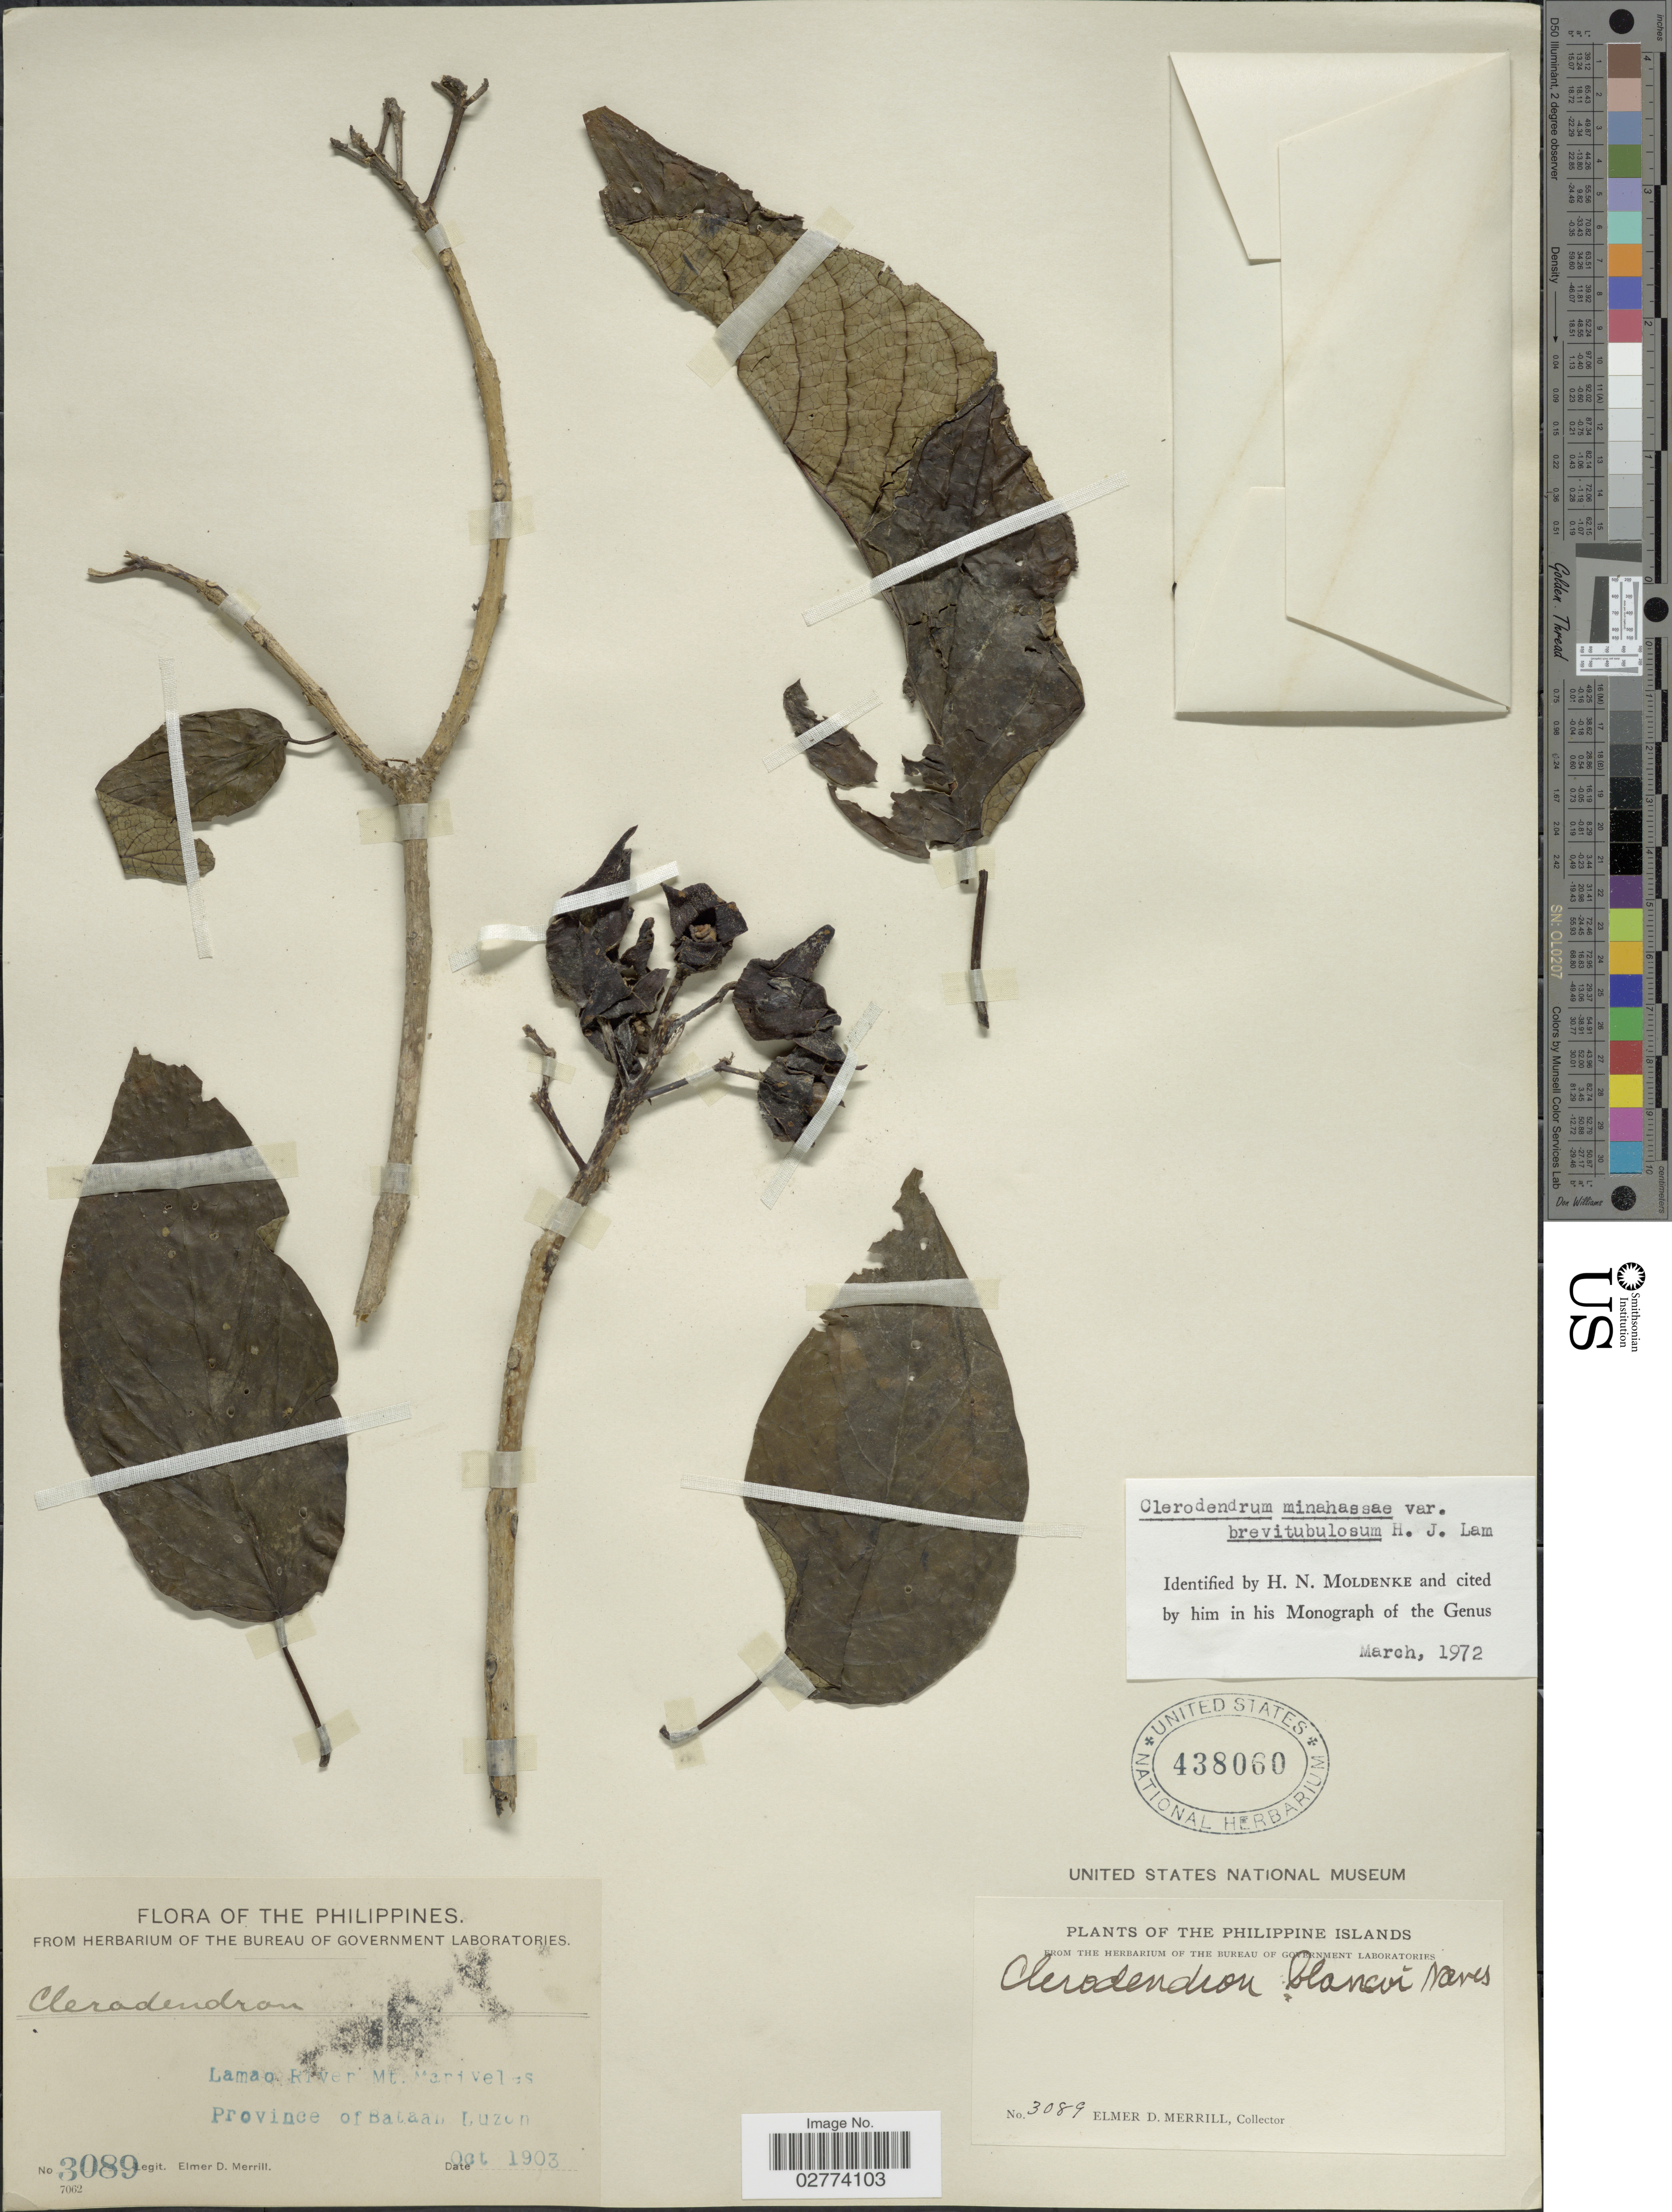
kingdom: Plantae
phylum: Tracheophyta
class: Magnoliopsida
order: Lamiales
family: Lamiaceae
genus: Clerodendrum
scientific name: Clerodendrum minahassae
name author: Teijsm. & Binn.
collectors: E. D. Merrill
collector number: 3089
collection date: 1903-10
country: Philippines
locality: Lamao River, Mt. Mariveles, Province of Bataan, Luzon.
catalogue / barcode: US 438060